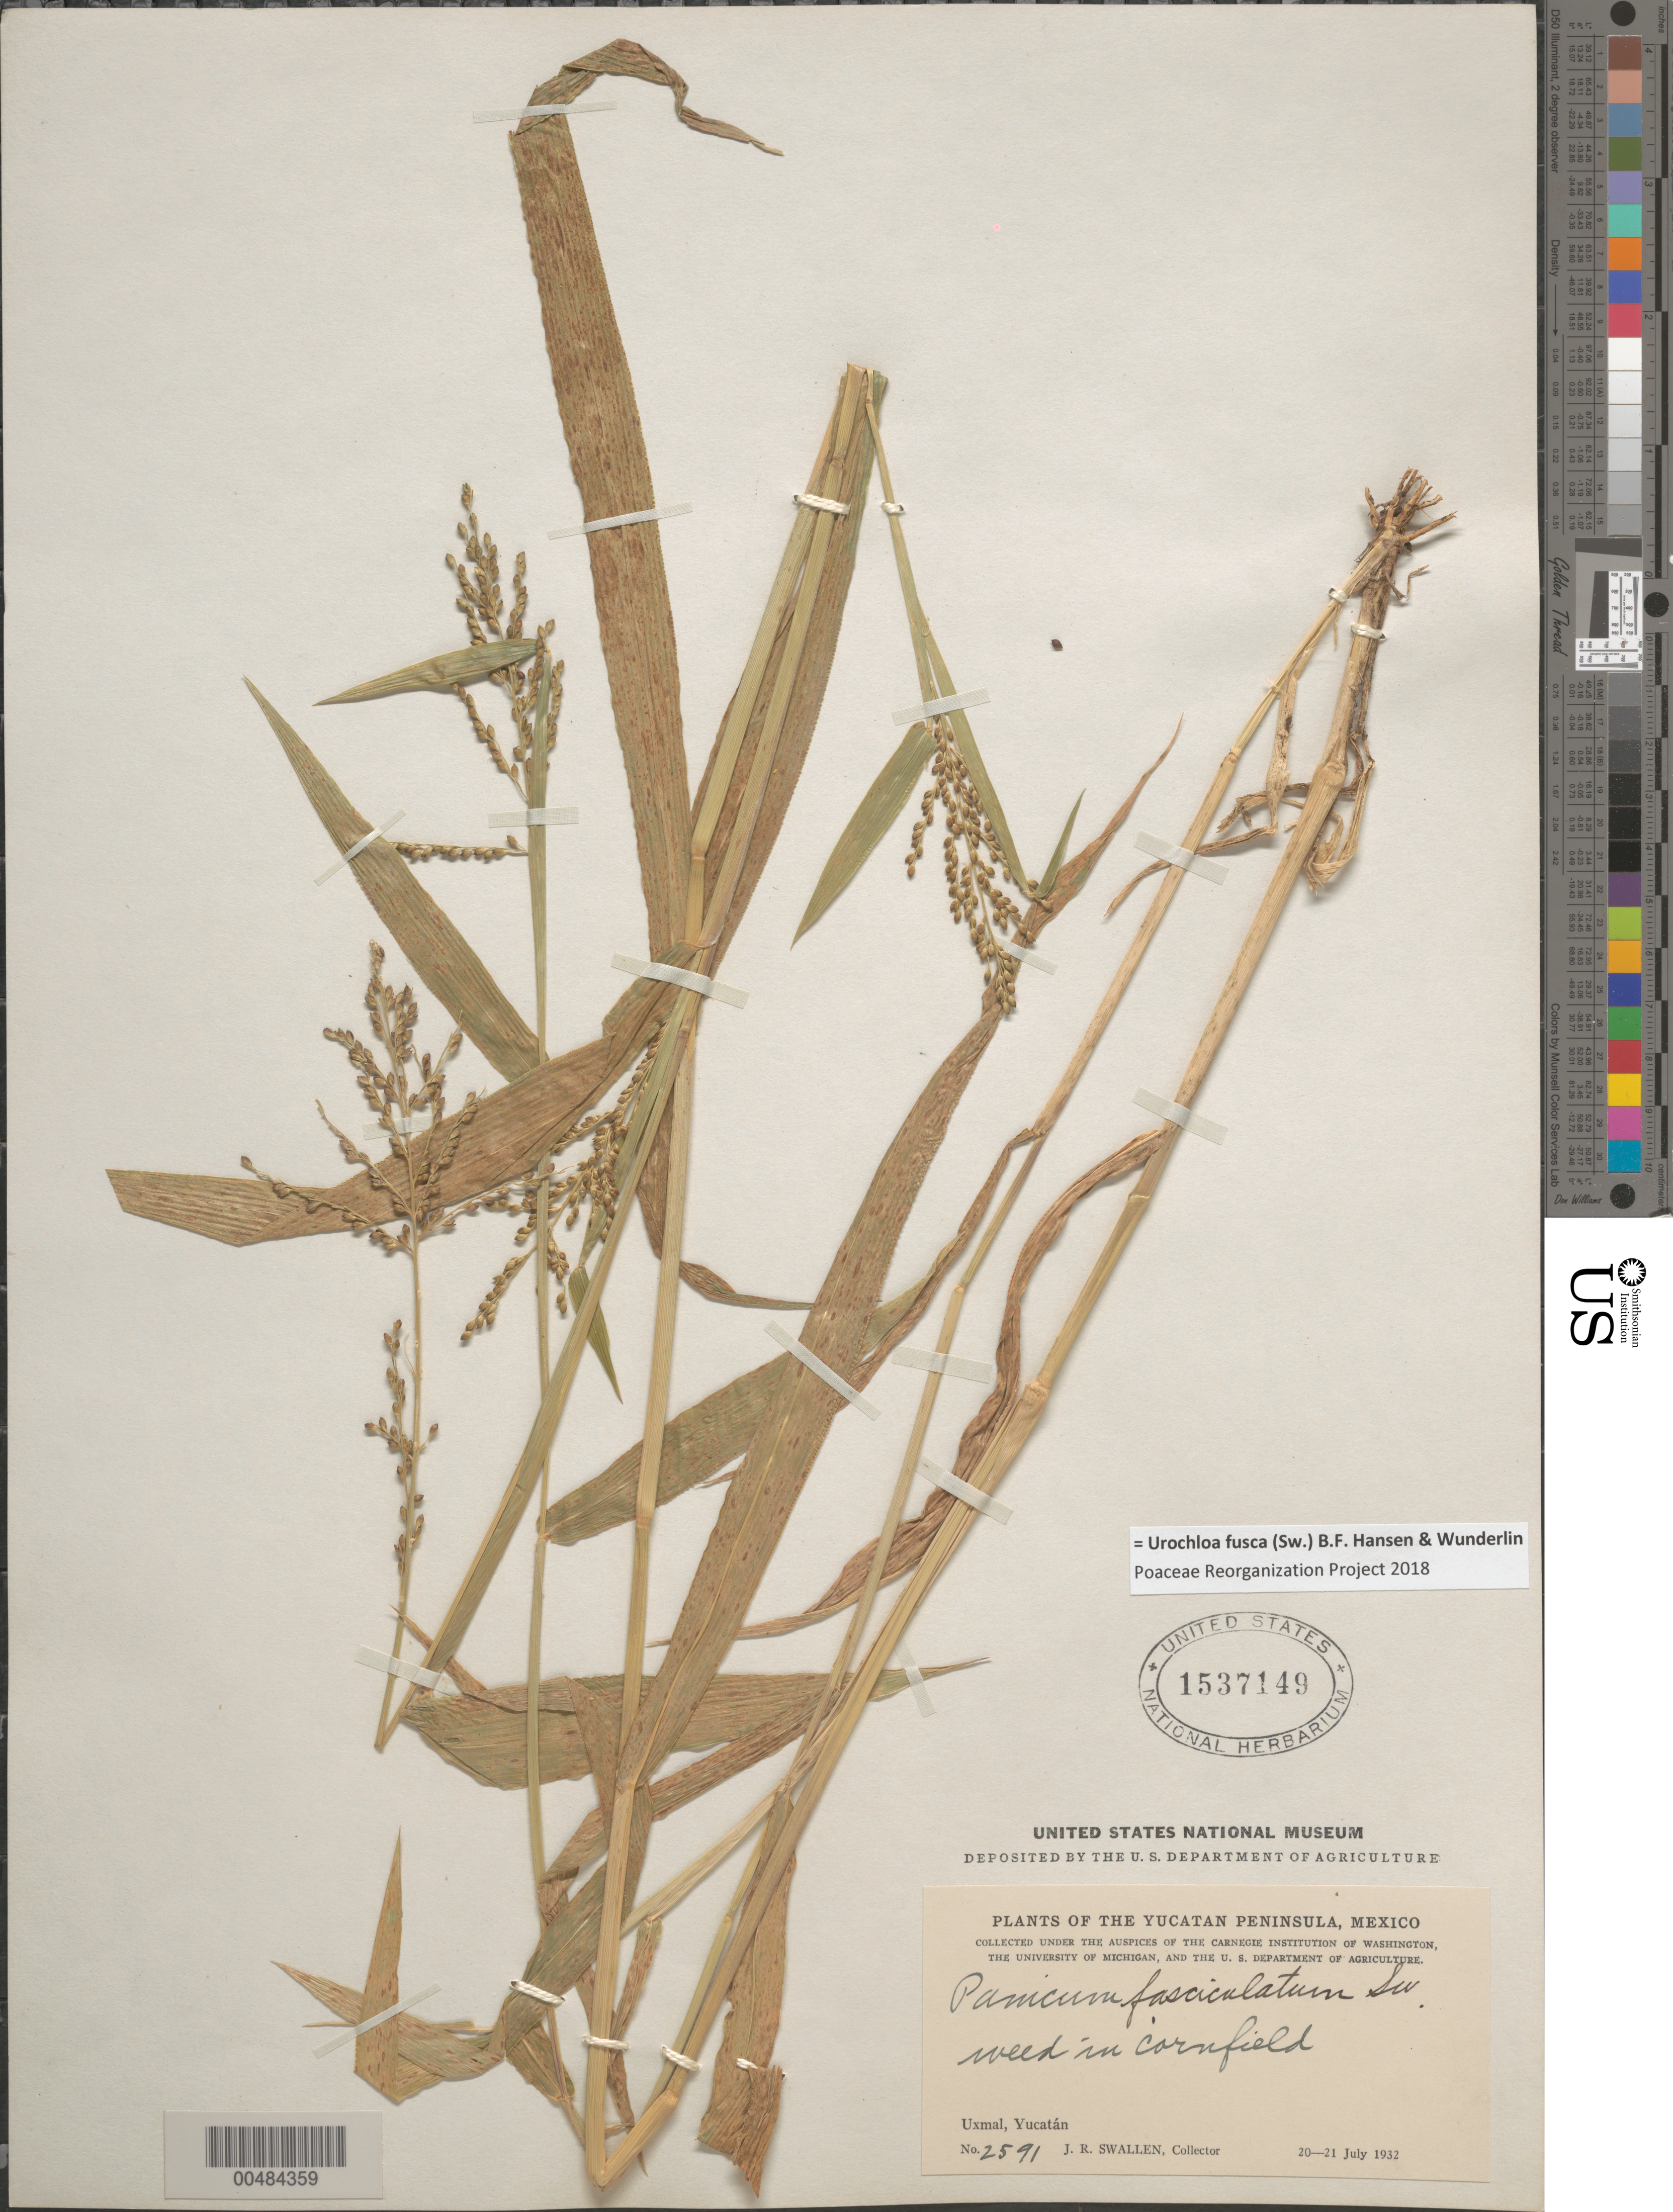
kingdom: Plantae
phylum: Tracheophyta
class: Liliopsida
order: Poales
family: Poaceae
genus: Brachiaria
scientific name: Brachiaria fasciculata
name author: (Sw.) Parodi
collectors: J. R. Swallen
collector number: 2591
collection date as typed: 20 Jul 1932 to 21 Jul 1932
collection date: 1932-07-20/1932-07-21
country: Mexico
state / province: Yucatan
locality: Uxmal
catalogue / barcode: US 1537149